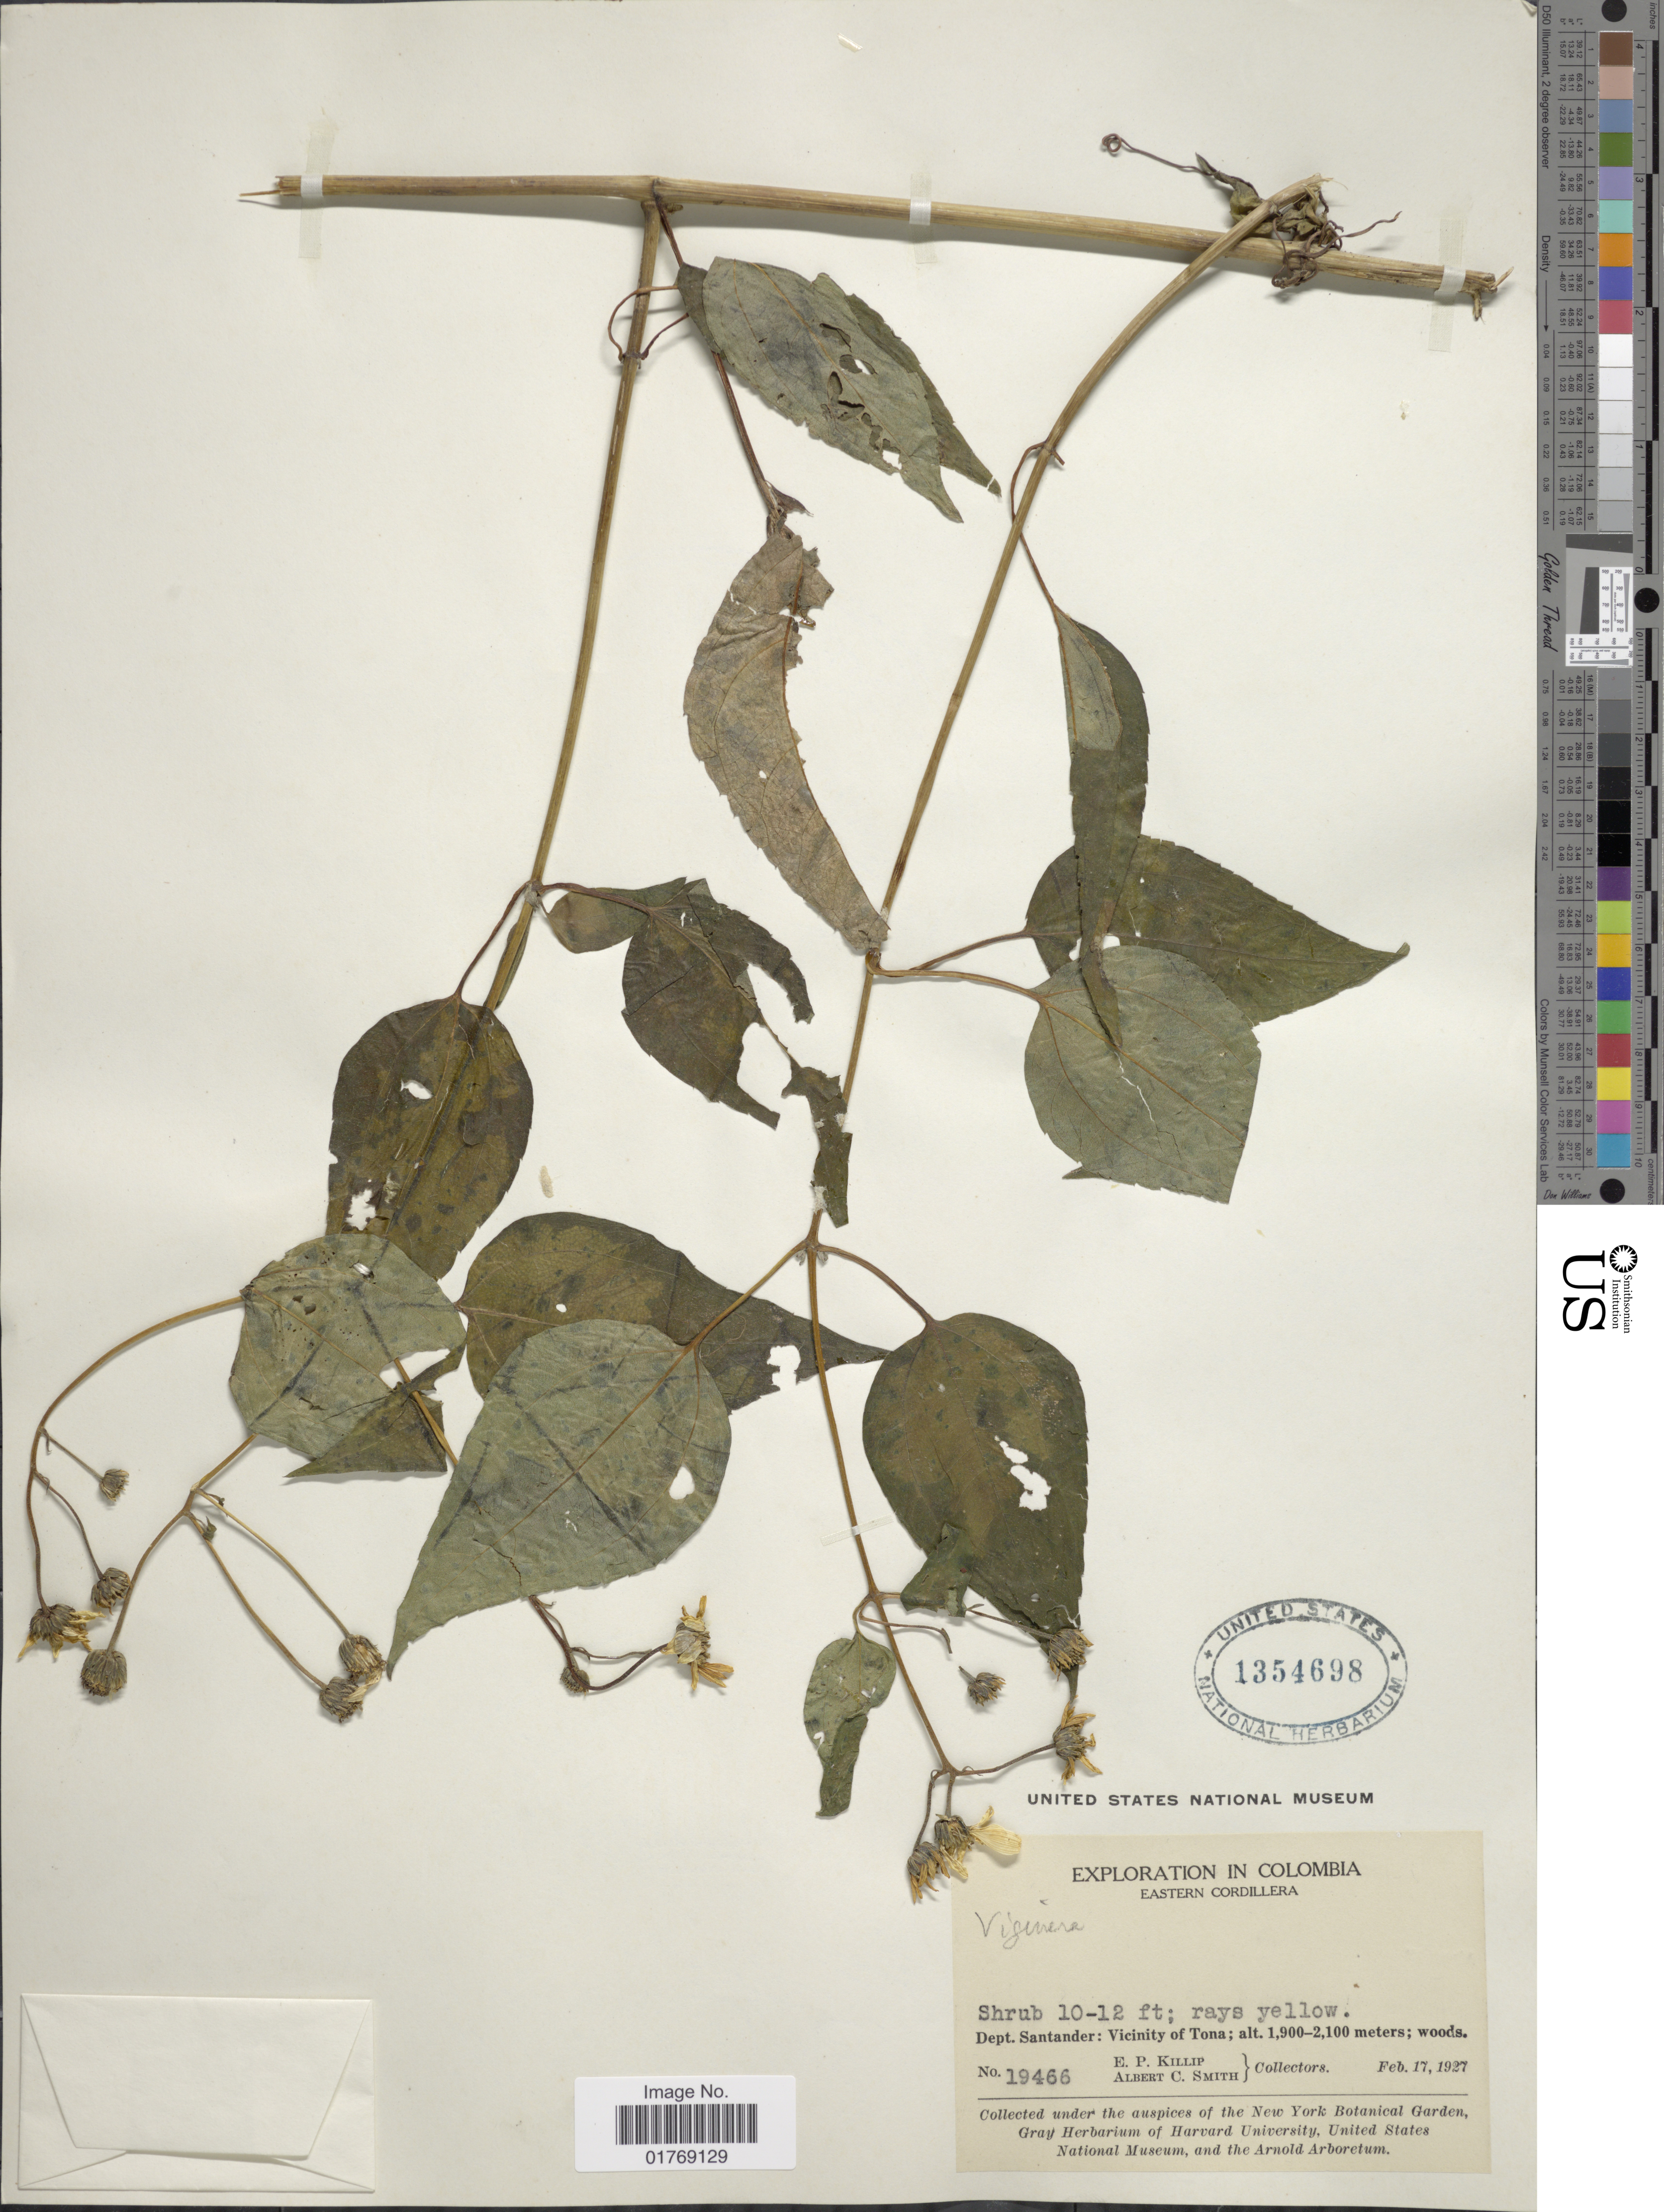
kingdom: Plantae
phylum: Tracheophyta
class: Magnoliopsida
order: Asterales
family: Asteraceae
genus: Viguiera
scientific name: Viguiera serrata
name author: (Rusby) H. Rob.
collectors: E. P. Killip & A. C. Smith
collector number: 19466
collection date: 1927-02-17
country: Colombia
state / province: Santander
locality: Eastern Cordillera. Dept. Santander: Vicinity of Tona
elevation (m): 1900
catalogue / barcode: US 1354698